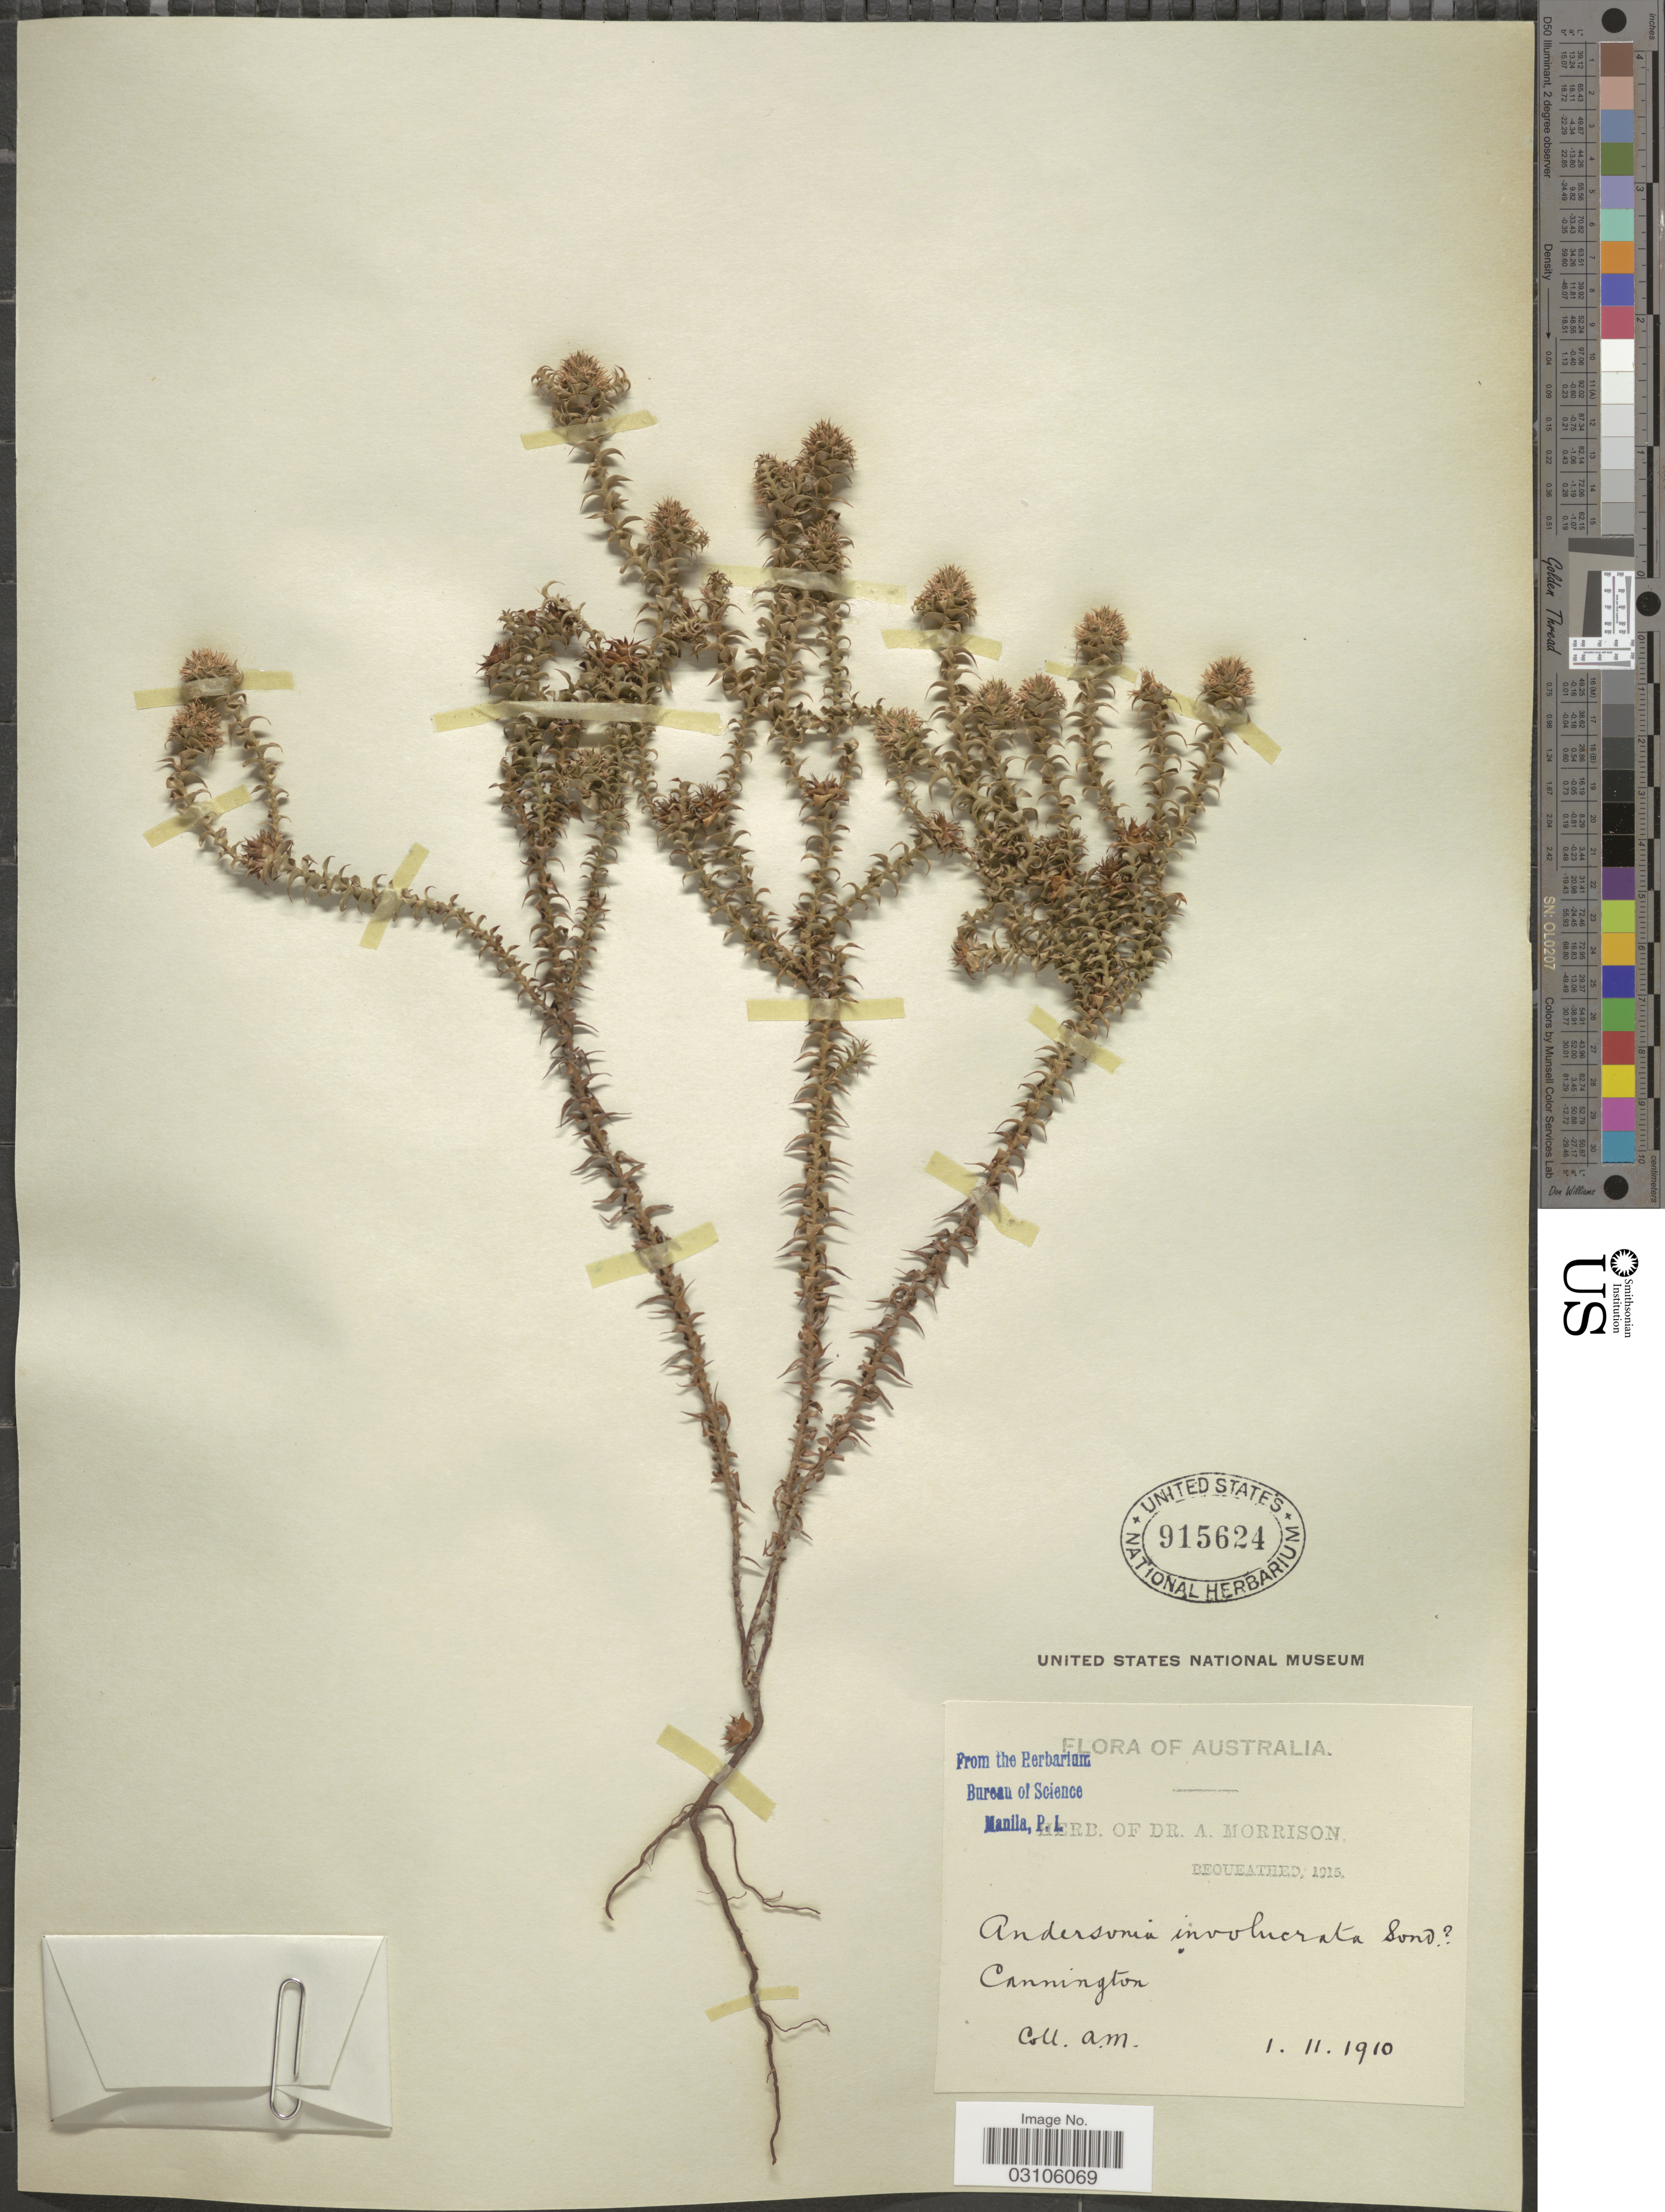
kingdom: Plantae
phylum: Tracheophyta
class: Magnoliopsida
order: Ericales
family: Ericaceae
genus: Andersonia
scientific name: Andersonia involucrata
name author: Sond.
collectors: A. Morrison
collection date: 1910-11-01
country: Australia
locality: Cannington.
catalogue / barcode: US 915624